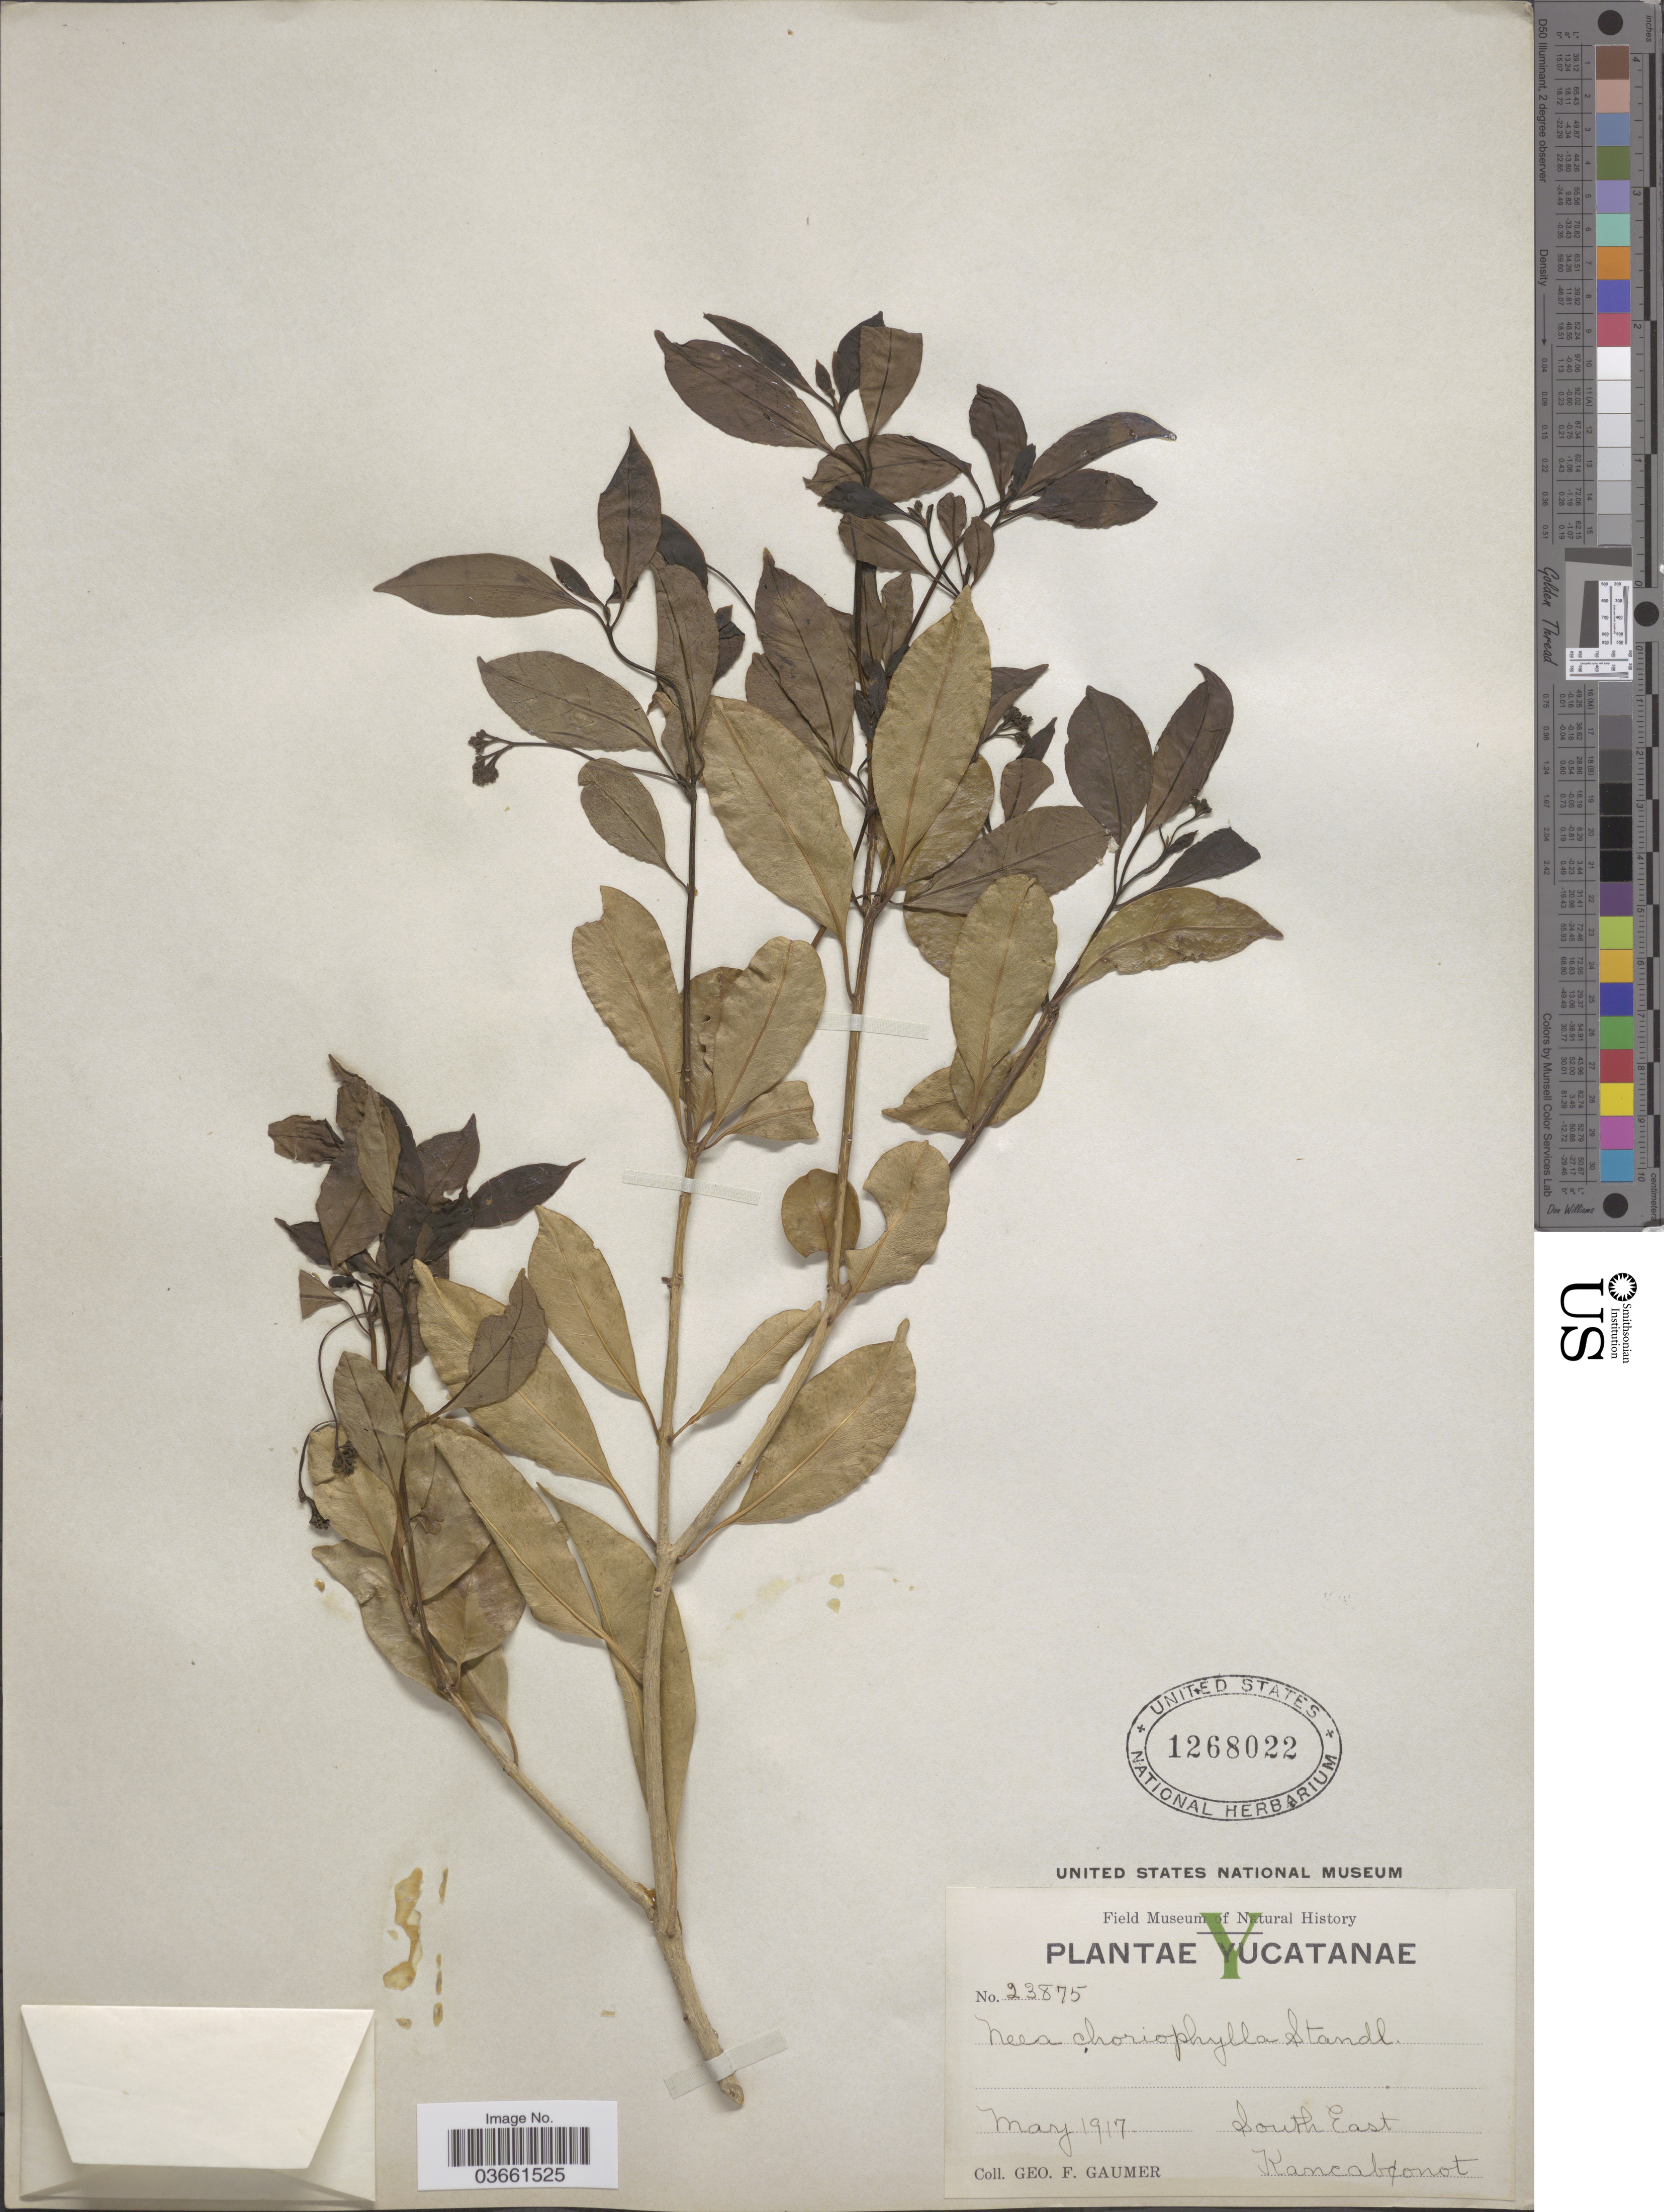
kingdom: Plantae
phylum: Tracheophyta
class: Magnoliopsida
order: Caryophyllales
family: Nyctaginaceae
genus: Neea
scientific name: Neea choriophylla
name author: Standl.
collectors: G. F. Gaumer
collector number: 23875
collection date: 1917-05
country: Mexico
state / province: Yucatán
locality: South East. Kancabonot.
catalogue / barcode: US 1268022